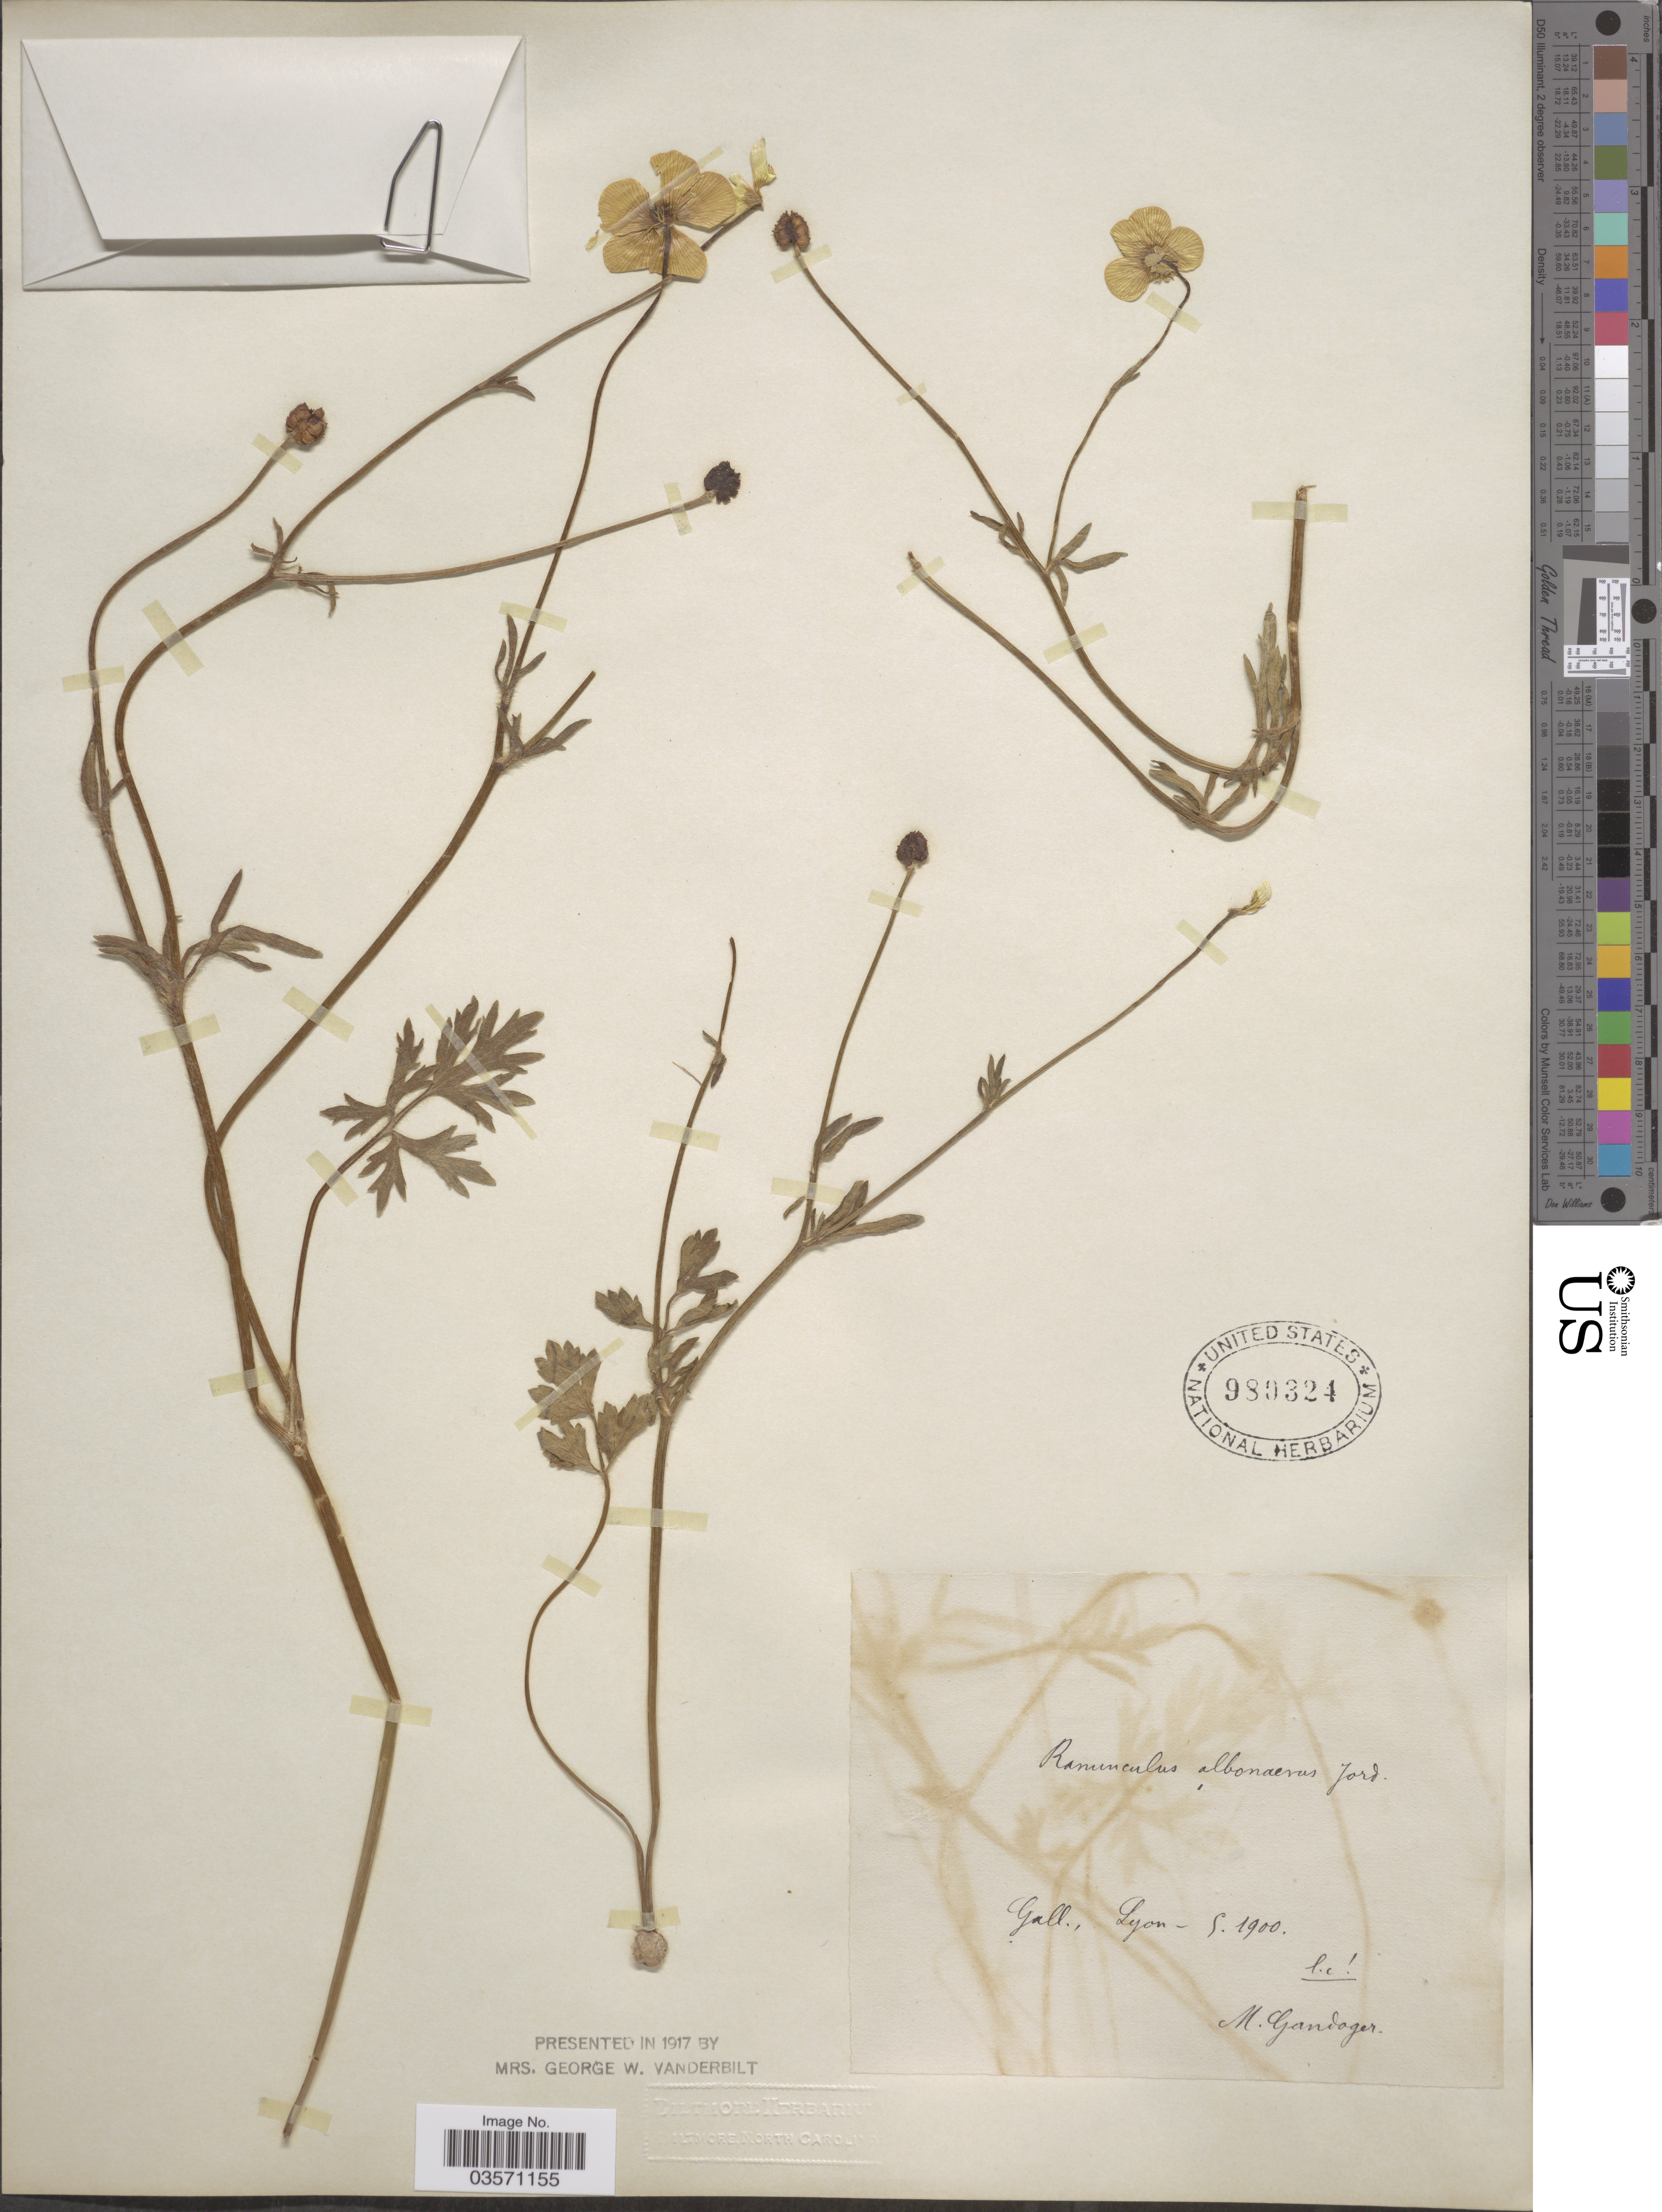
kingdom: Plantae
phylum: Tracheophyta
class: Magnoliopsida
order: Ranunculales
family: Ranunculaceae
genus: Ranunculus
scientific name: Ranunculus albonaevus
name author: Jord.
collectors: M. Gandoger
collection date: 1900-05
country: France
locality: Gall. Lyon.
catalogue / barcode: US 980324